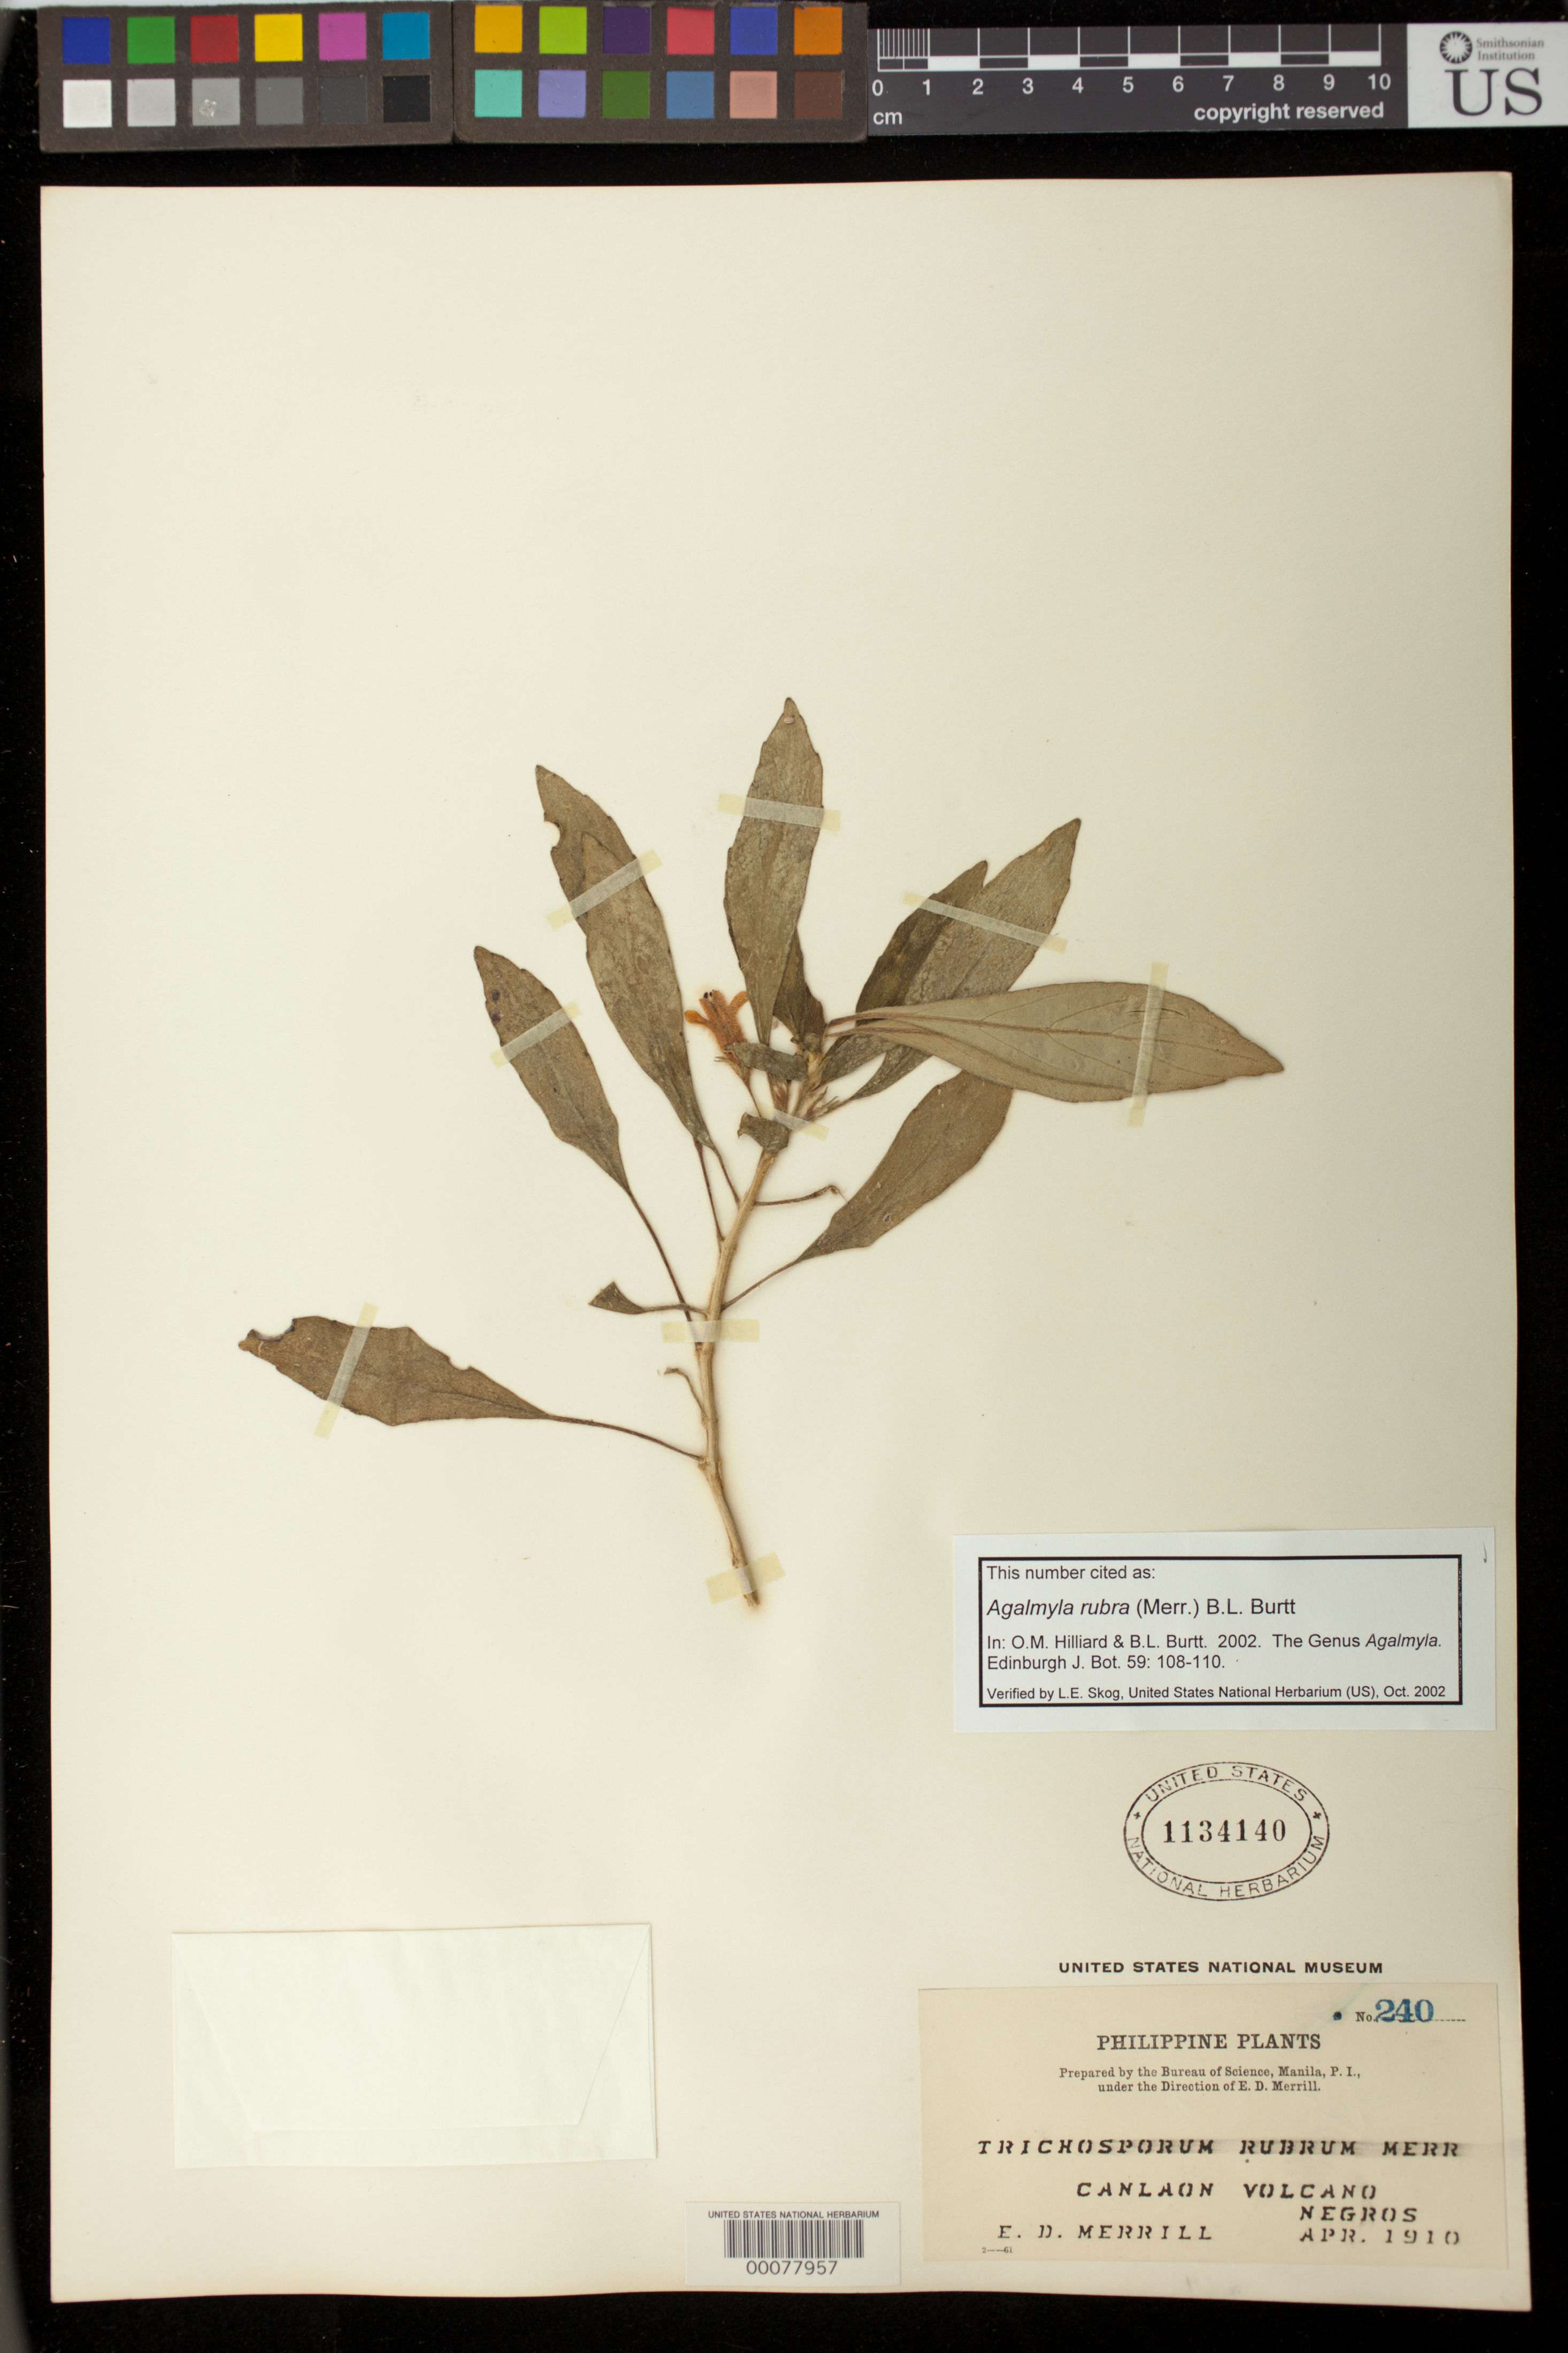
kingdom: Plantae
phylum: Tracheophyta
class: Magnoliopsida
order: Lamiales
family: Gesneriaceae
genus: Agalmyla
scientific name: Agalmyla rubrum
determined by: Hilliard, O. M.; Burtt, B. L.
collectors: E. D. Merrill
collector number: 240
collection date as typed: Apr 1910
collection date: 1910-04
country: Philippines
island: Negros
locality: Canlaon Volcano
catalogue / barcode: US 1134140